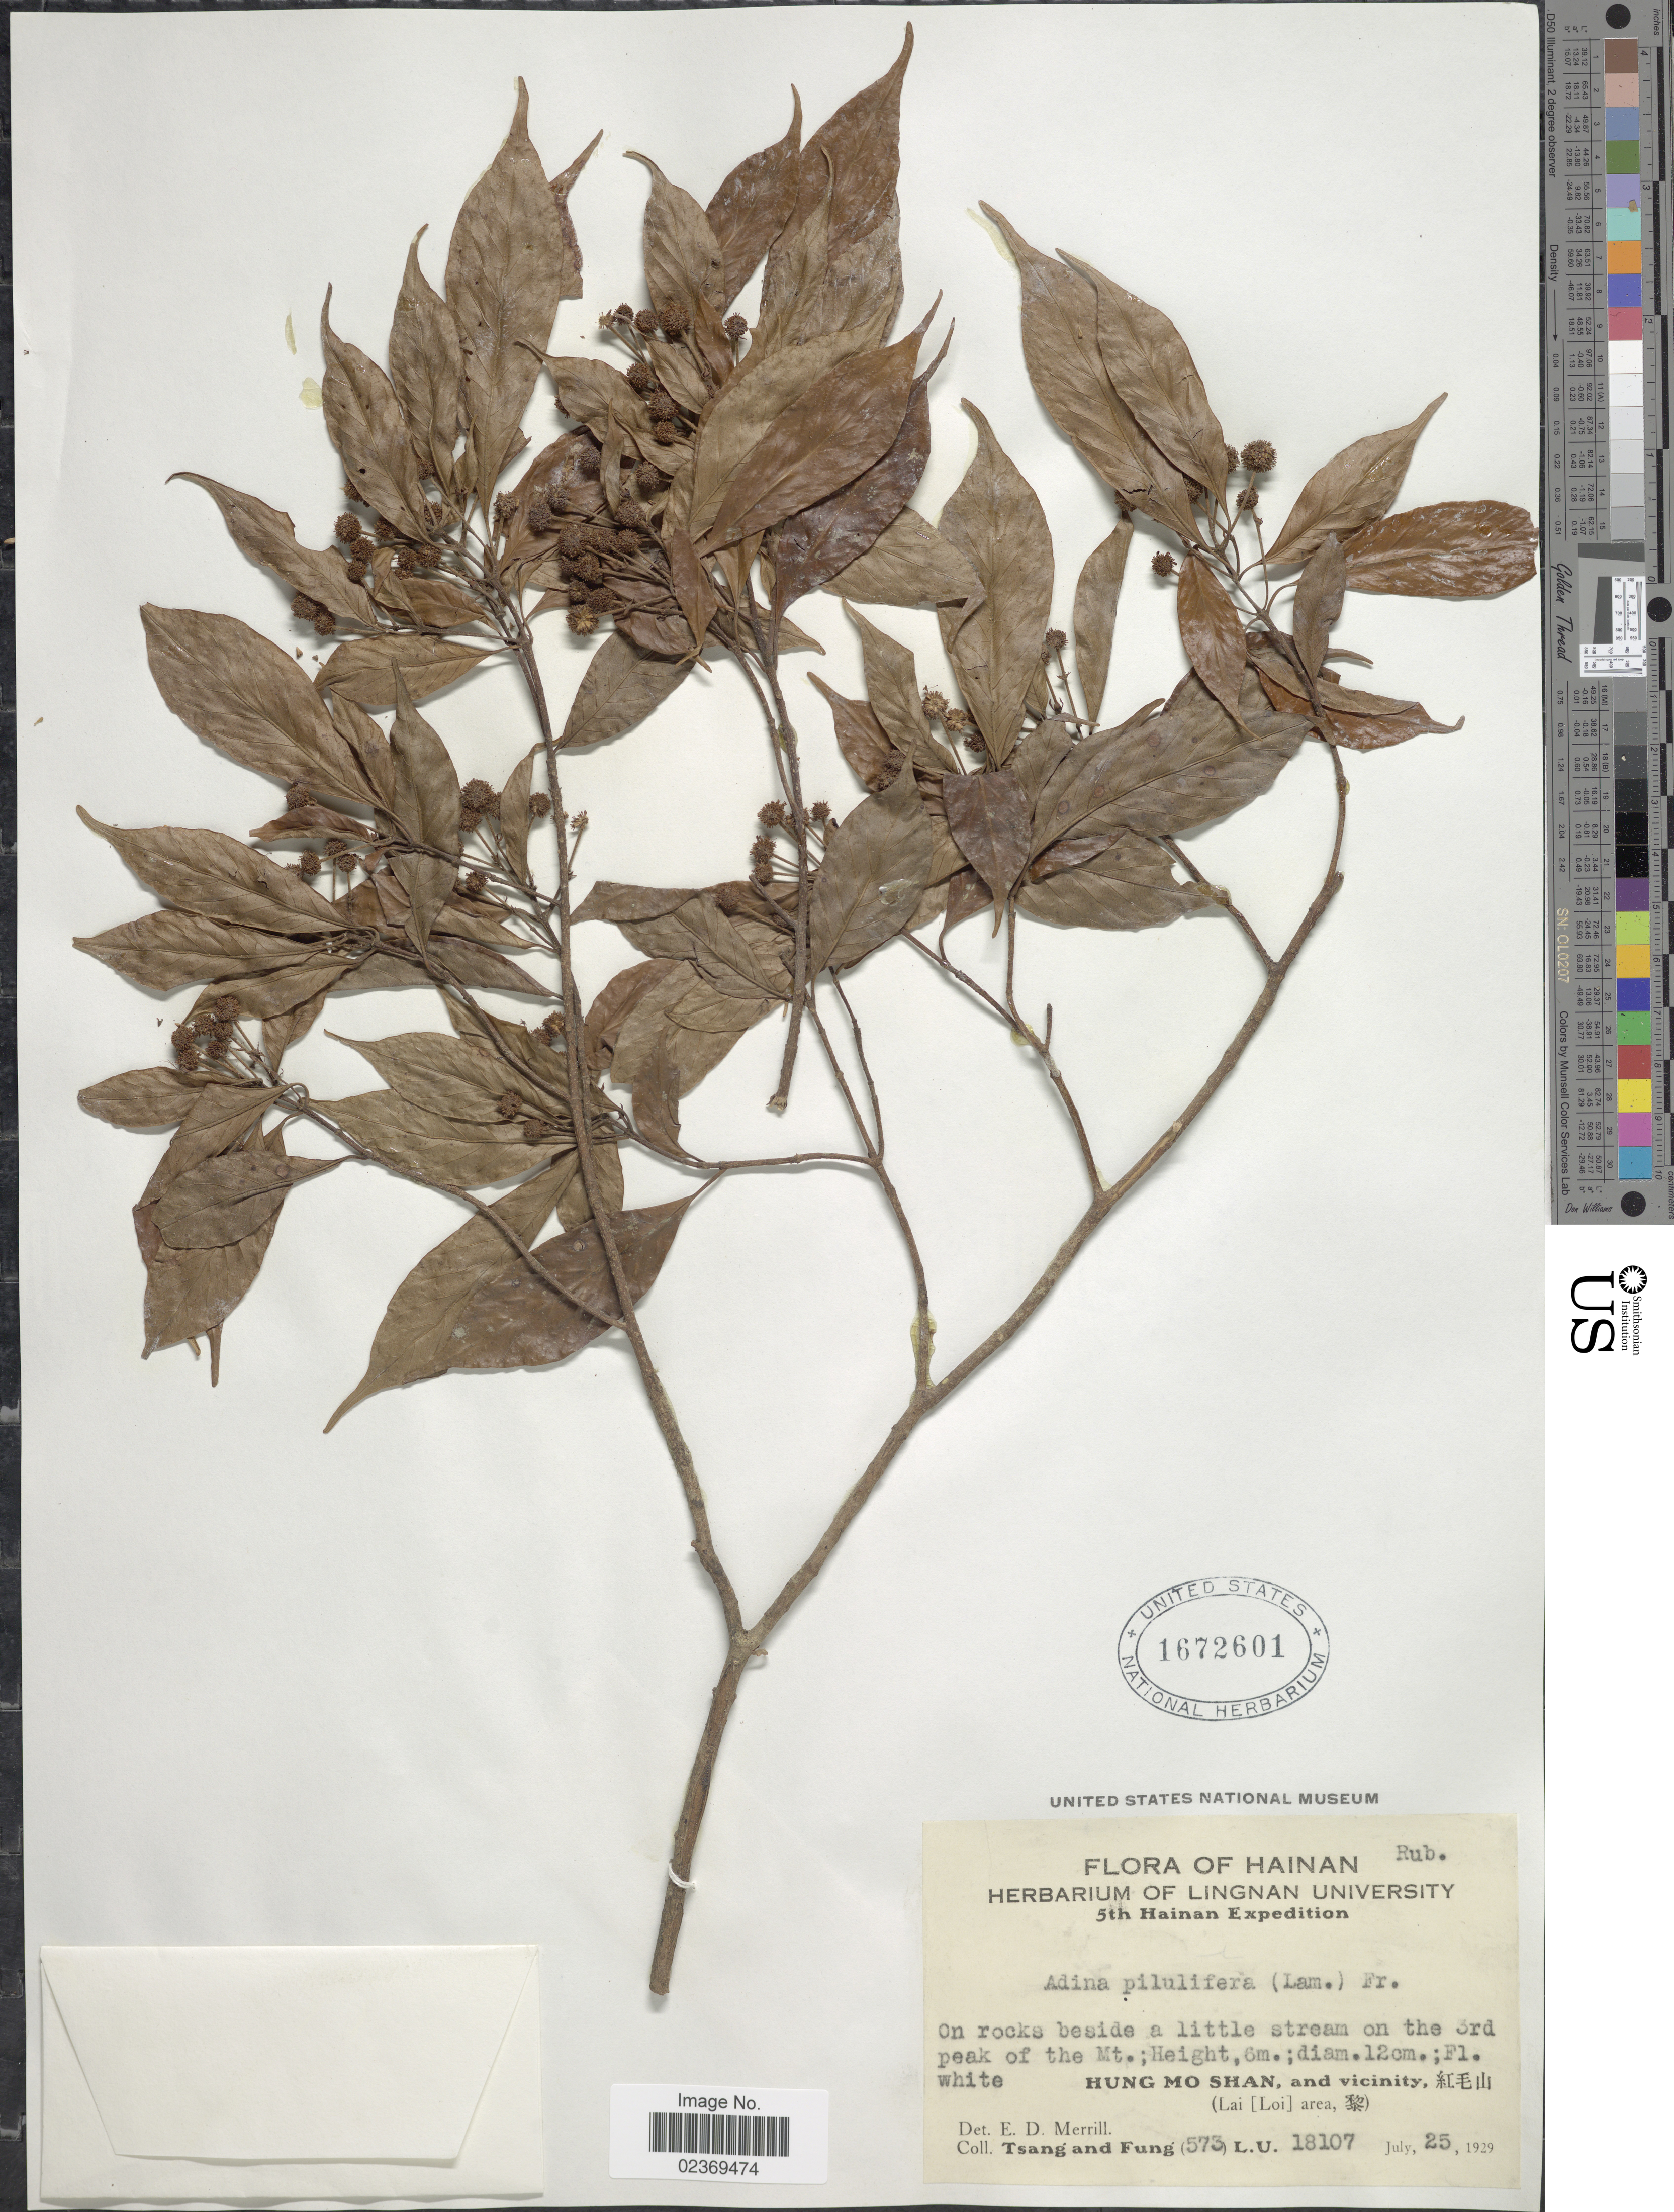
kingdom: Plantae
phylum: Tracheophyta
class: Magnoliopsida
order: Gentianales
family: Rubiaceae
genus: Adina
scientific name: Adina pilulifera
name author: (Lam.) Franch. & Drake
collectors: -. T'sang & Fung, --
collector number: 573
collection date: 1929-07-25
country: China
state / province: Hainan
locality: On rocks beside a little stream on the 3rd peak of the Mt., Hung Mo Shan, and vicinity, (Lai [Loi] area).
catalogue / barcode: US 1672601